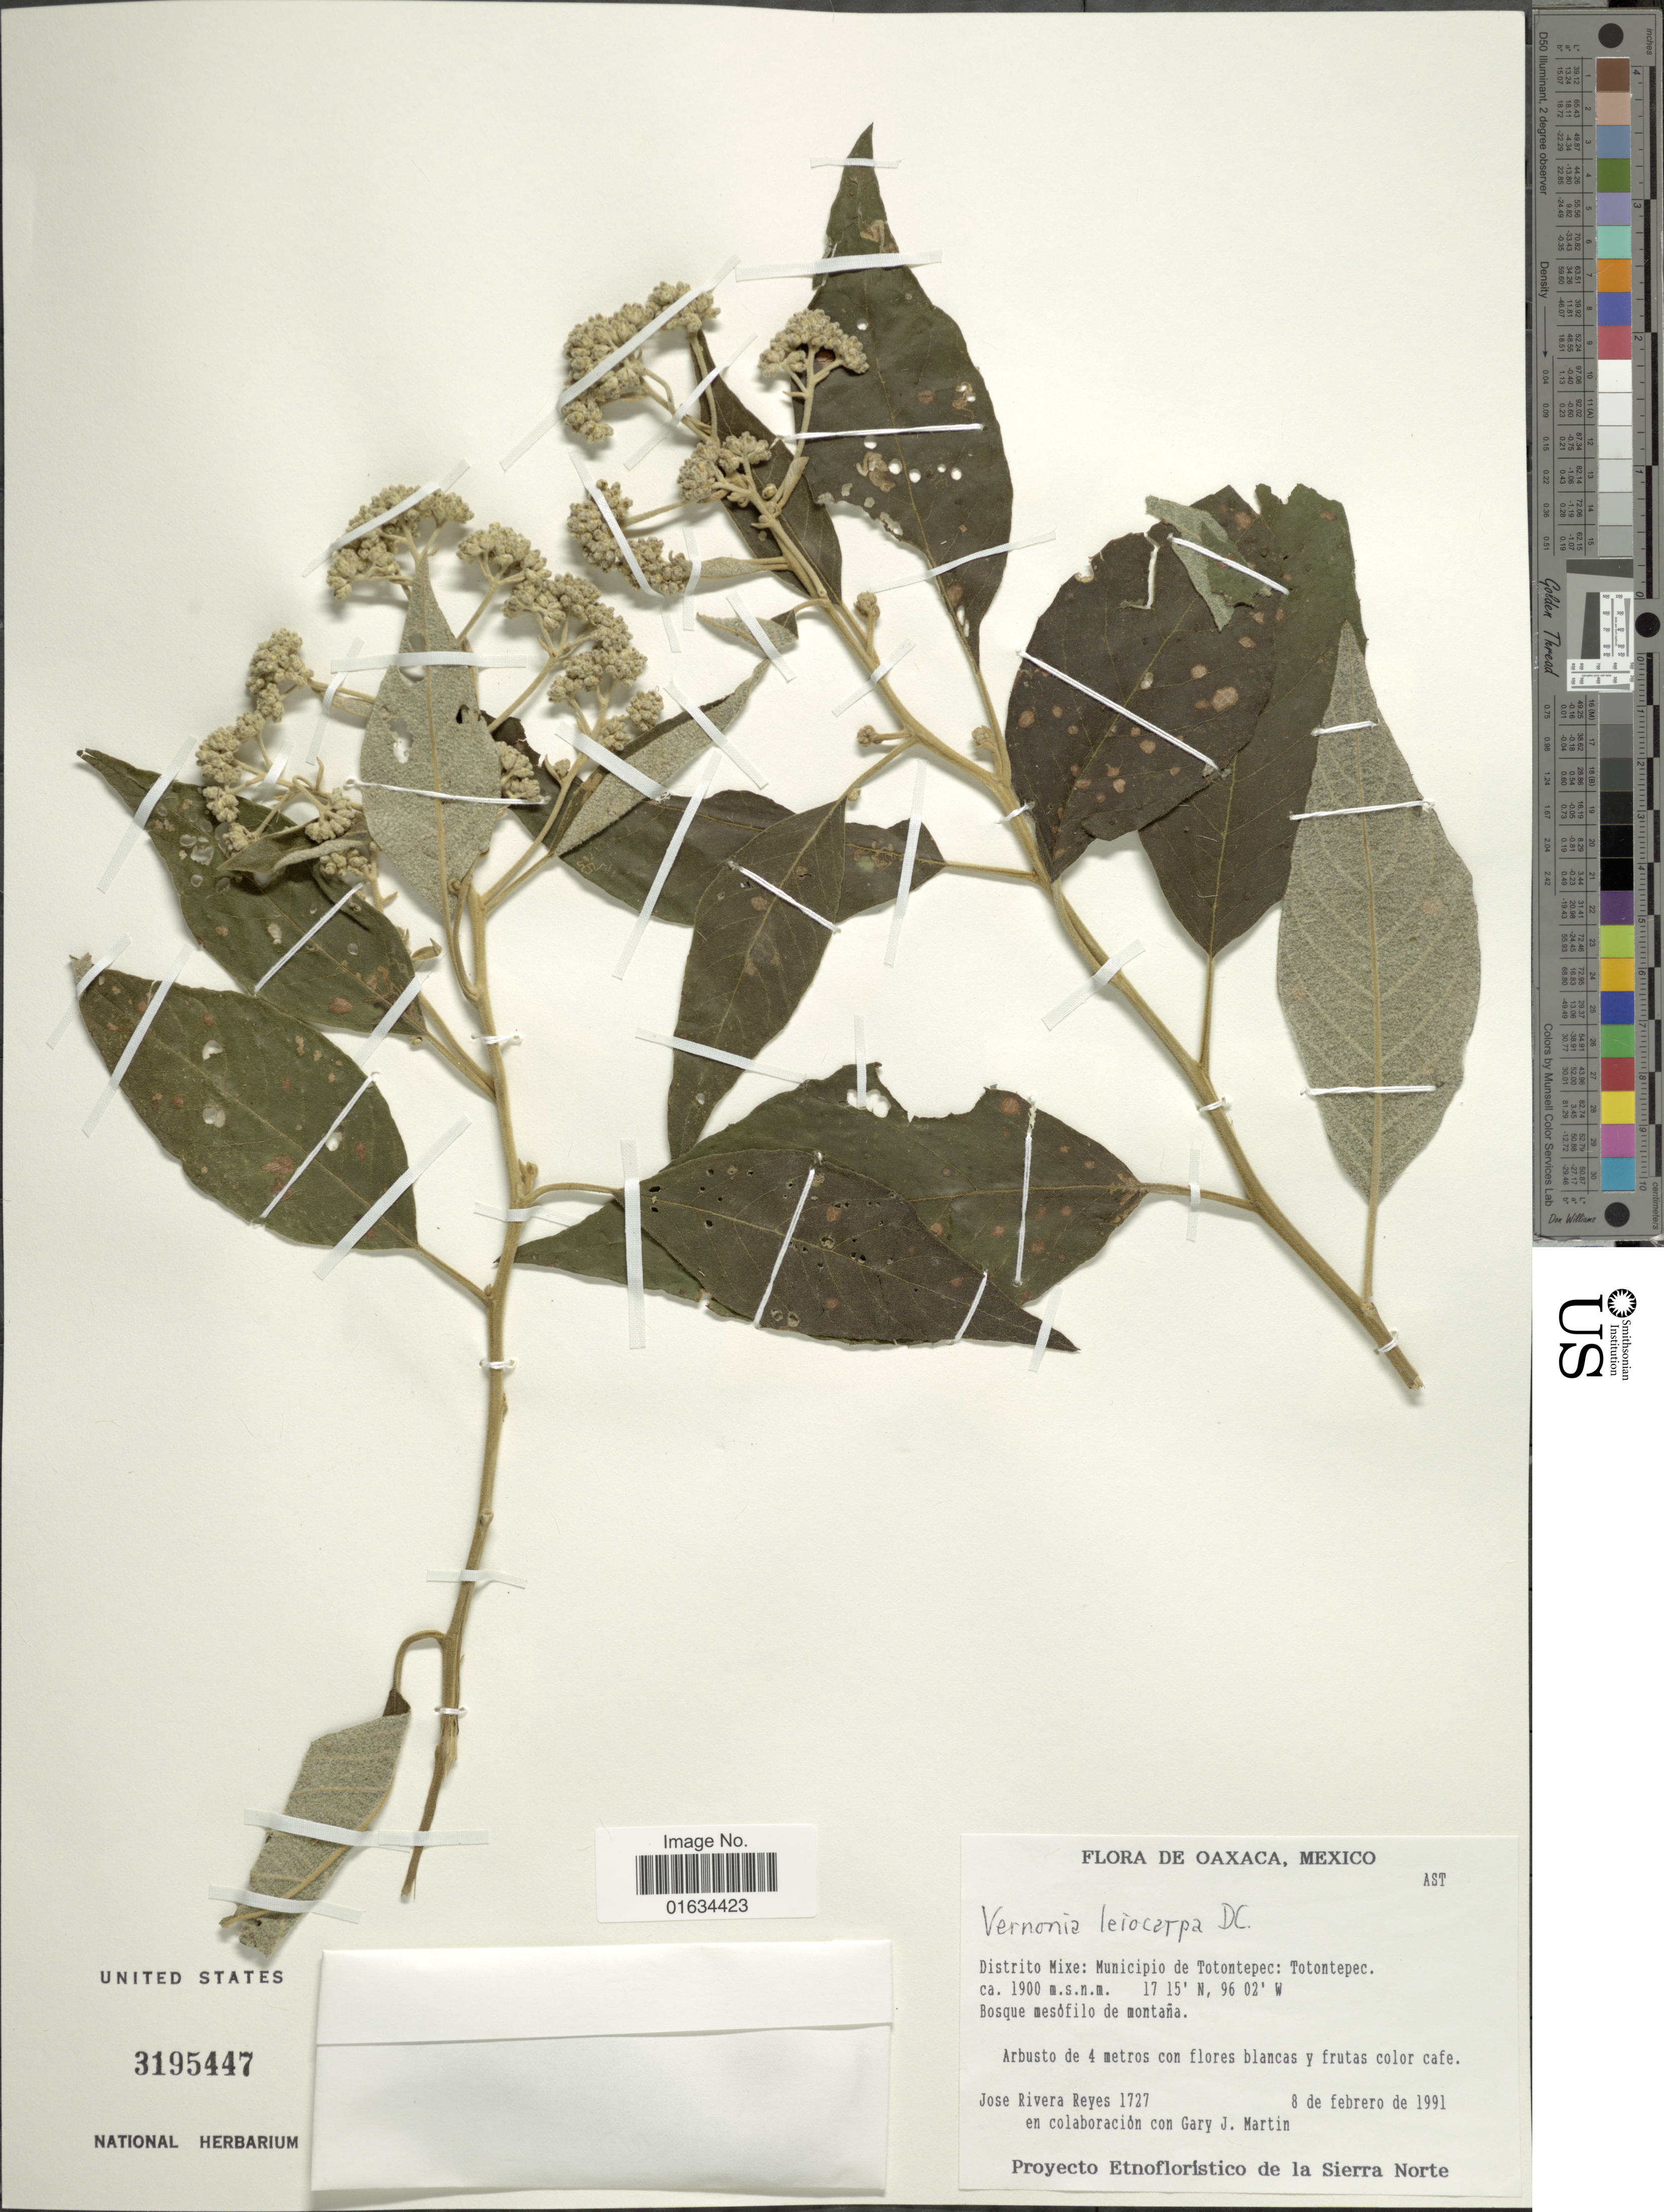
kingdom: Plantae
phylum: Tracheophyta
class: Magnoliopsida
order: Asterales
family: Asteraceae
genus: Eremosis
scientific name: Eremosis leiocarpa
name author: (DC.) Gleason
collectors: J. Reyes & G. J. Martin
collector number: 1727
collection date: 1991-02-08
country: Mexico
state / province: Oaxaca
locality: Distrito Mixe: Municipio de Totontepec: Totontepec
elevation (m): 1900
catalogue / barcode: US 3195447